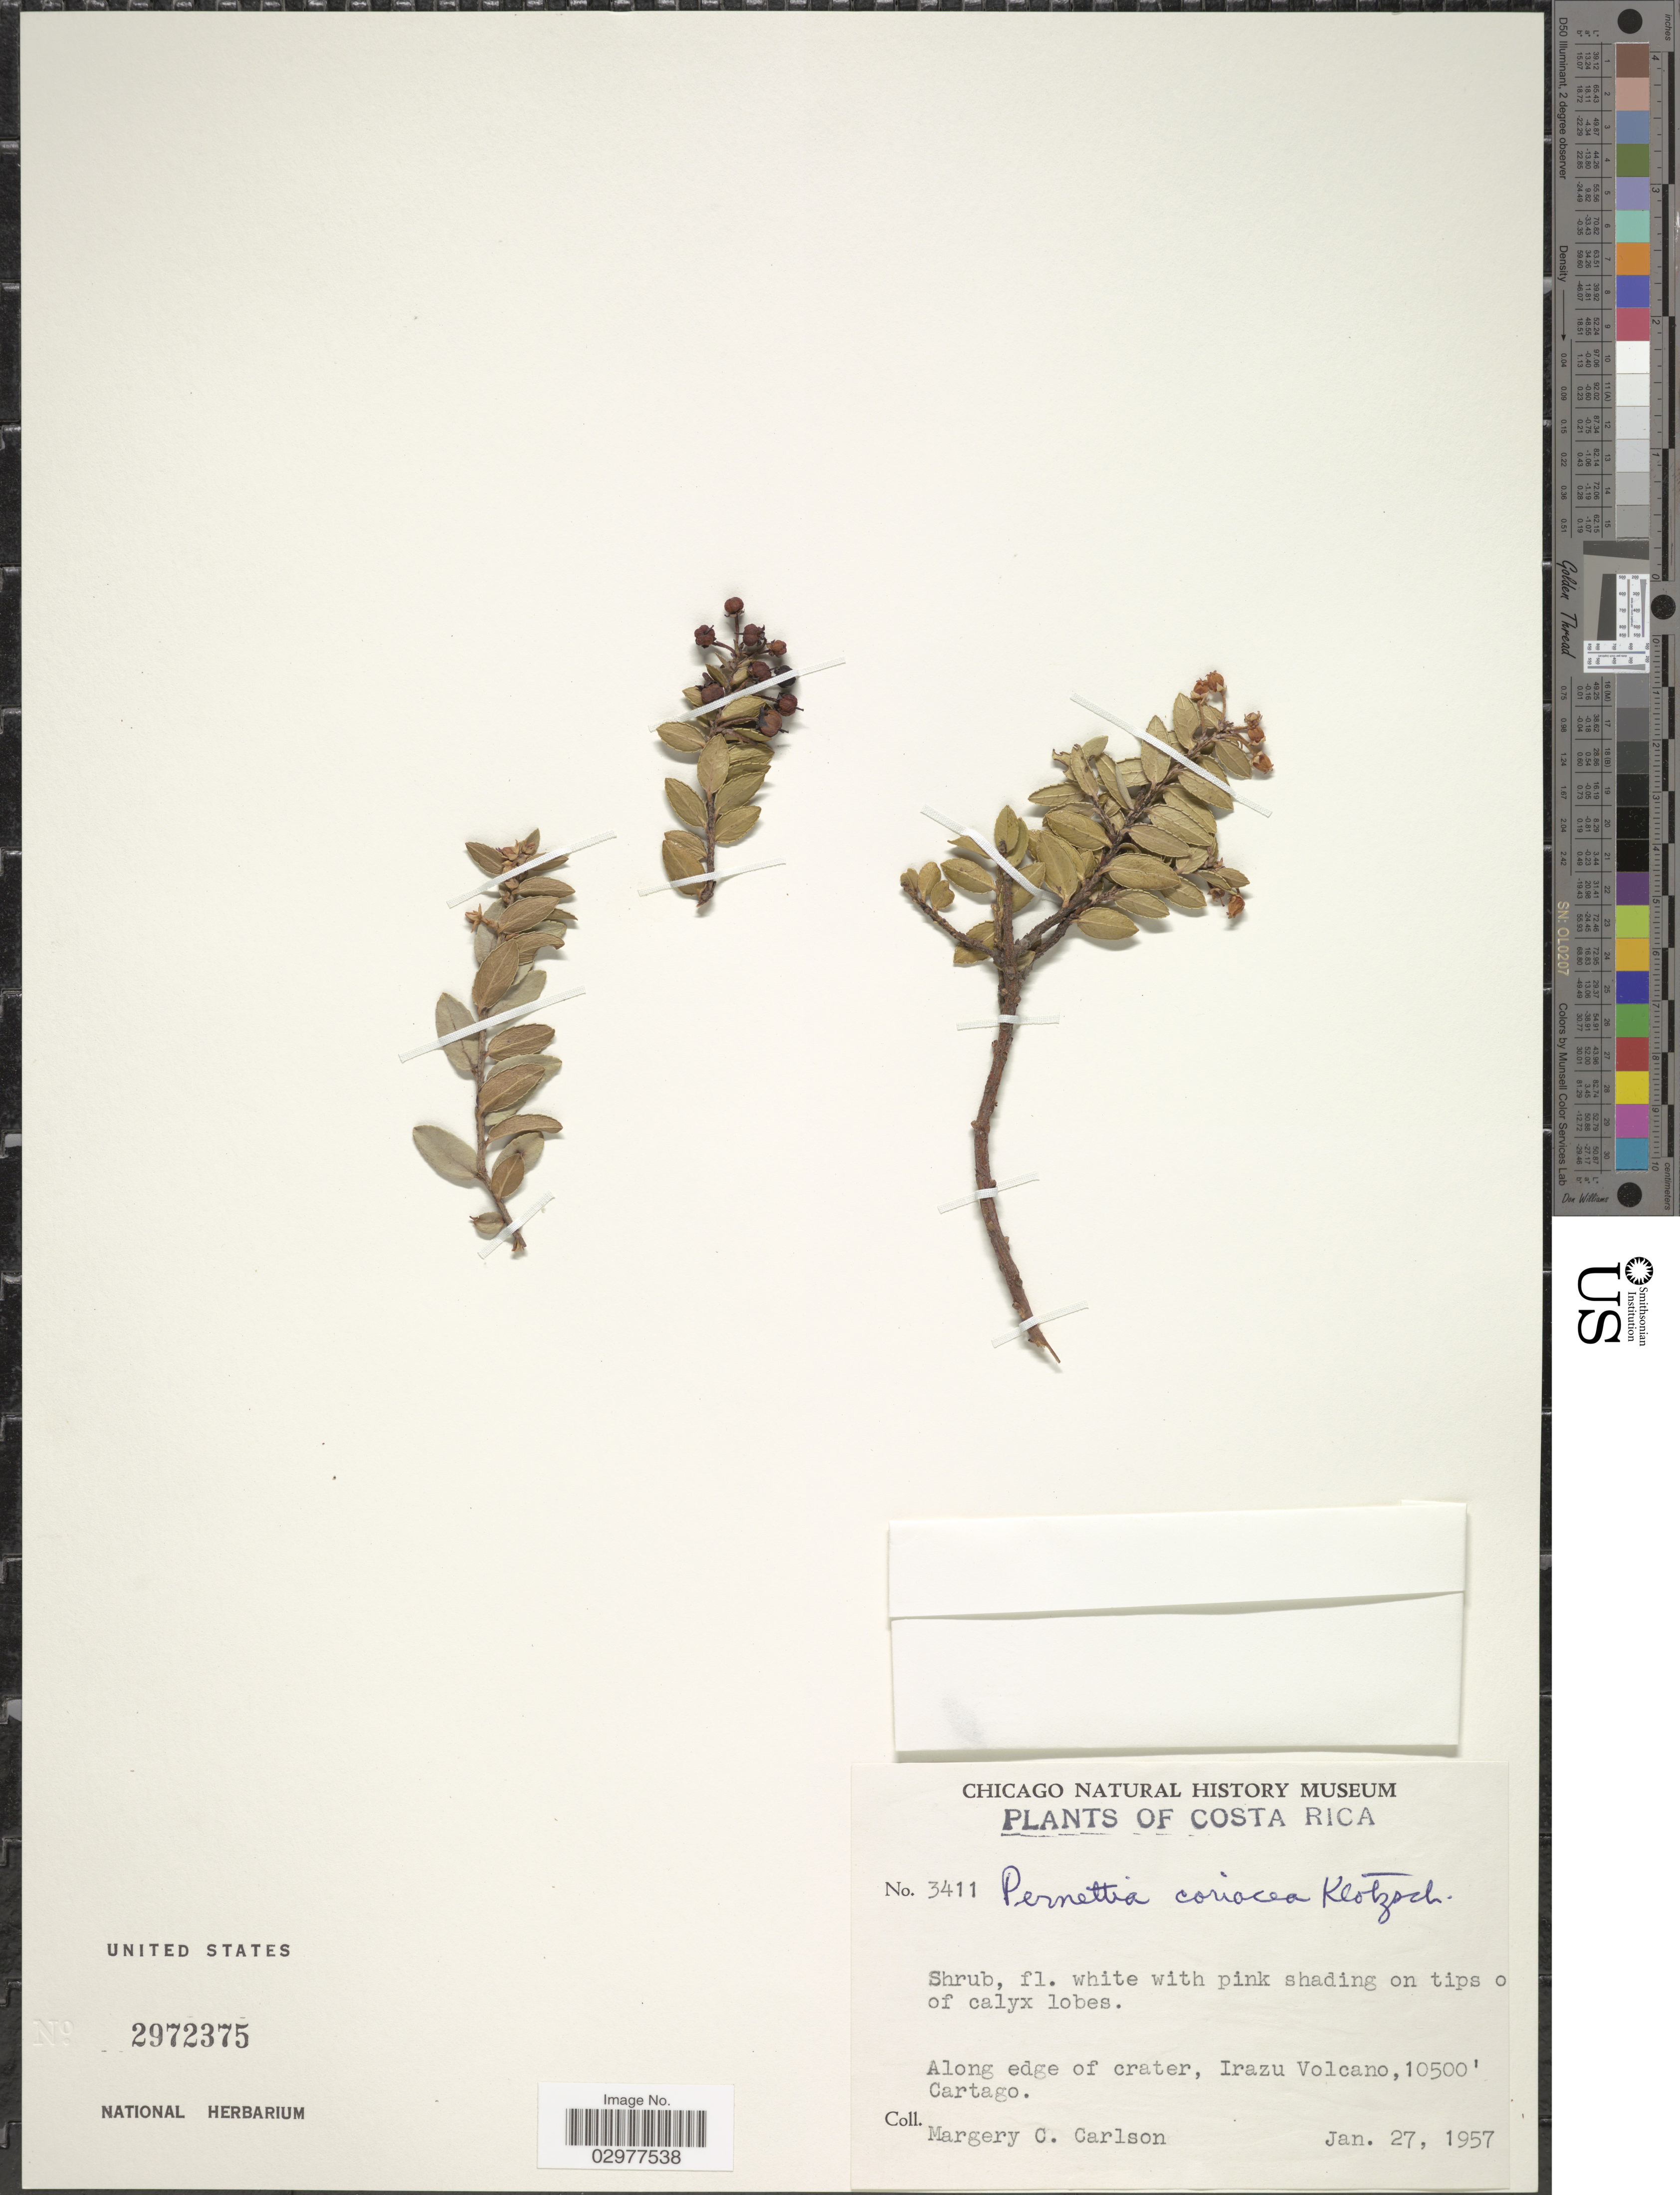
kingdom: Plantae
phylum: Tracheophyta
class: Magnoliopsida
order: Ericales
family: Ericaceae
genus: Pernettya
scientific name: Pernettya prostrata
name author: (Cav.) DC.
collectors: M. C. Carlson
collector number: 3411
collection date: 1957-01-27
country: Costa Rica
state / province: Cartago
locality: Along edge of crater, Irazu Volcano.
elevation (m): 3200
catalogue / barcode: US 2972375